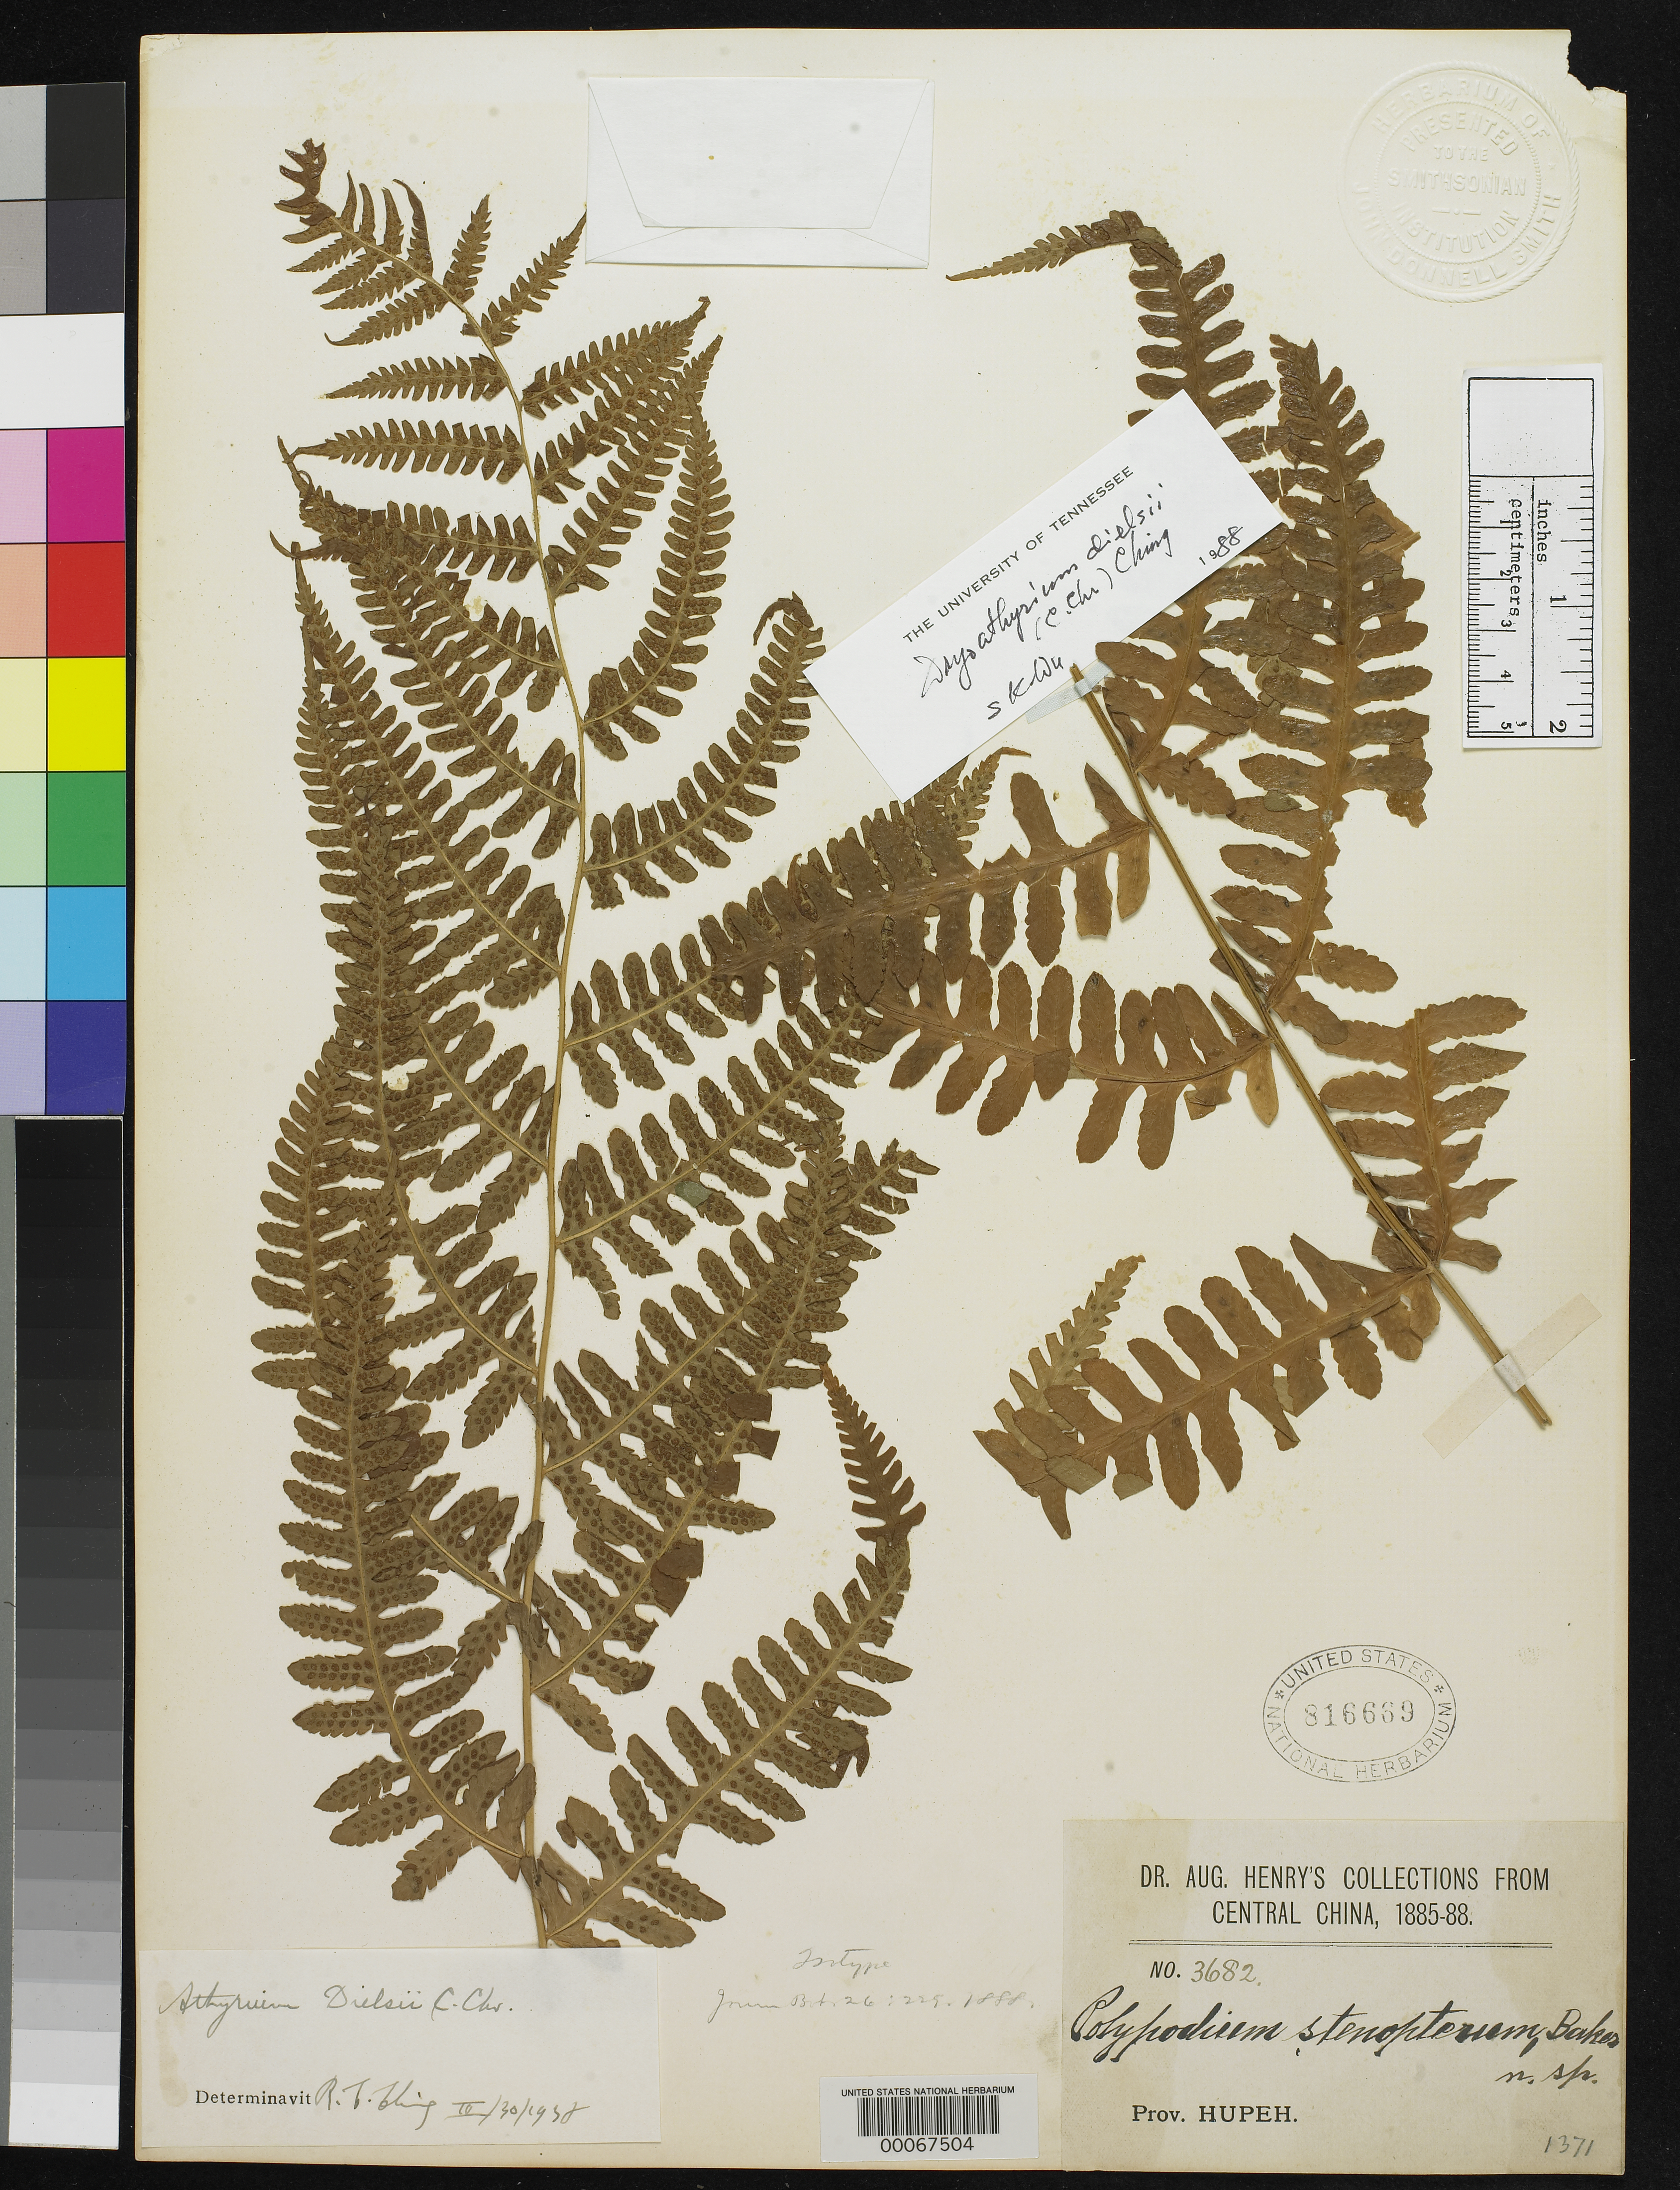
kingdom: Plantae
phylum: Tracheophyta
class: Polypodiopsida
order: Polypodiales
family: Polypodiaceae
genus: Polypodium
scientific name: Polypodium stenopterum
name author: Baker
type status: Type Collection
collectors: A. Henry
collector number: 3682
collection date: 1885/1888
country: China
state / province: Hubei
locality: Central China. Prov. Hupeh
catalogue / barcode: US 816669